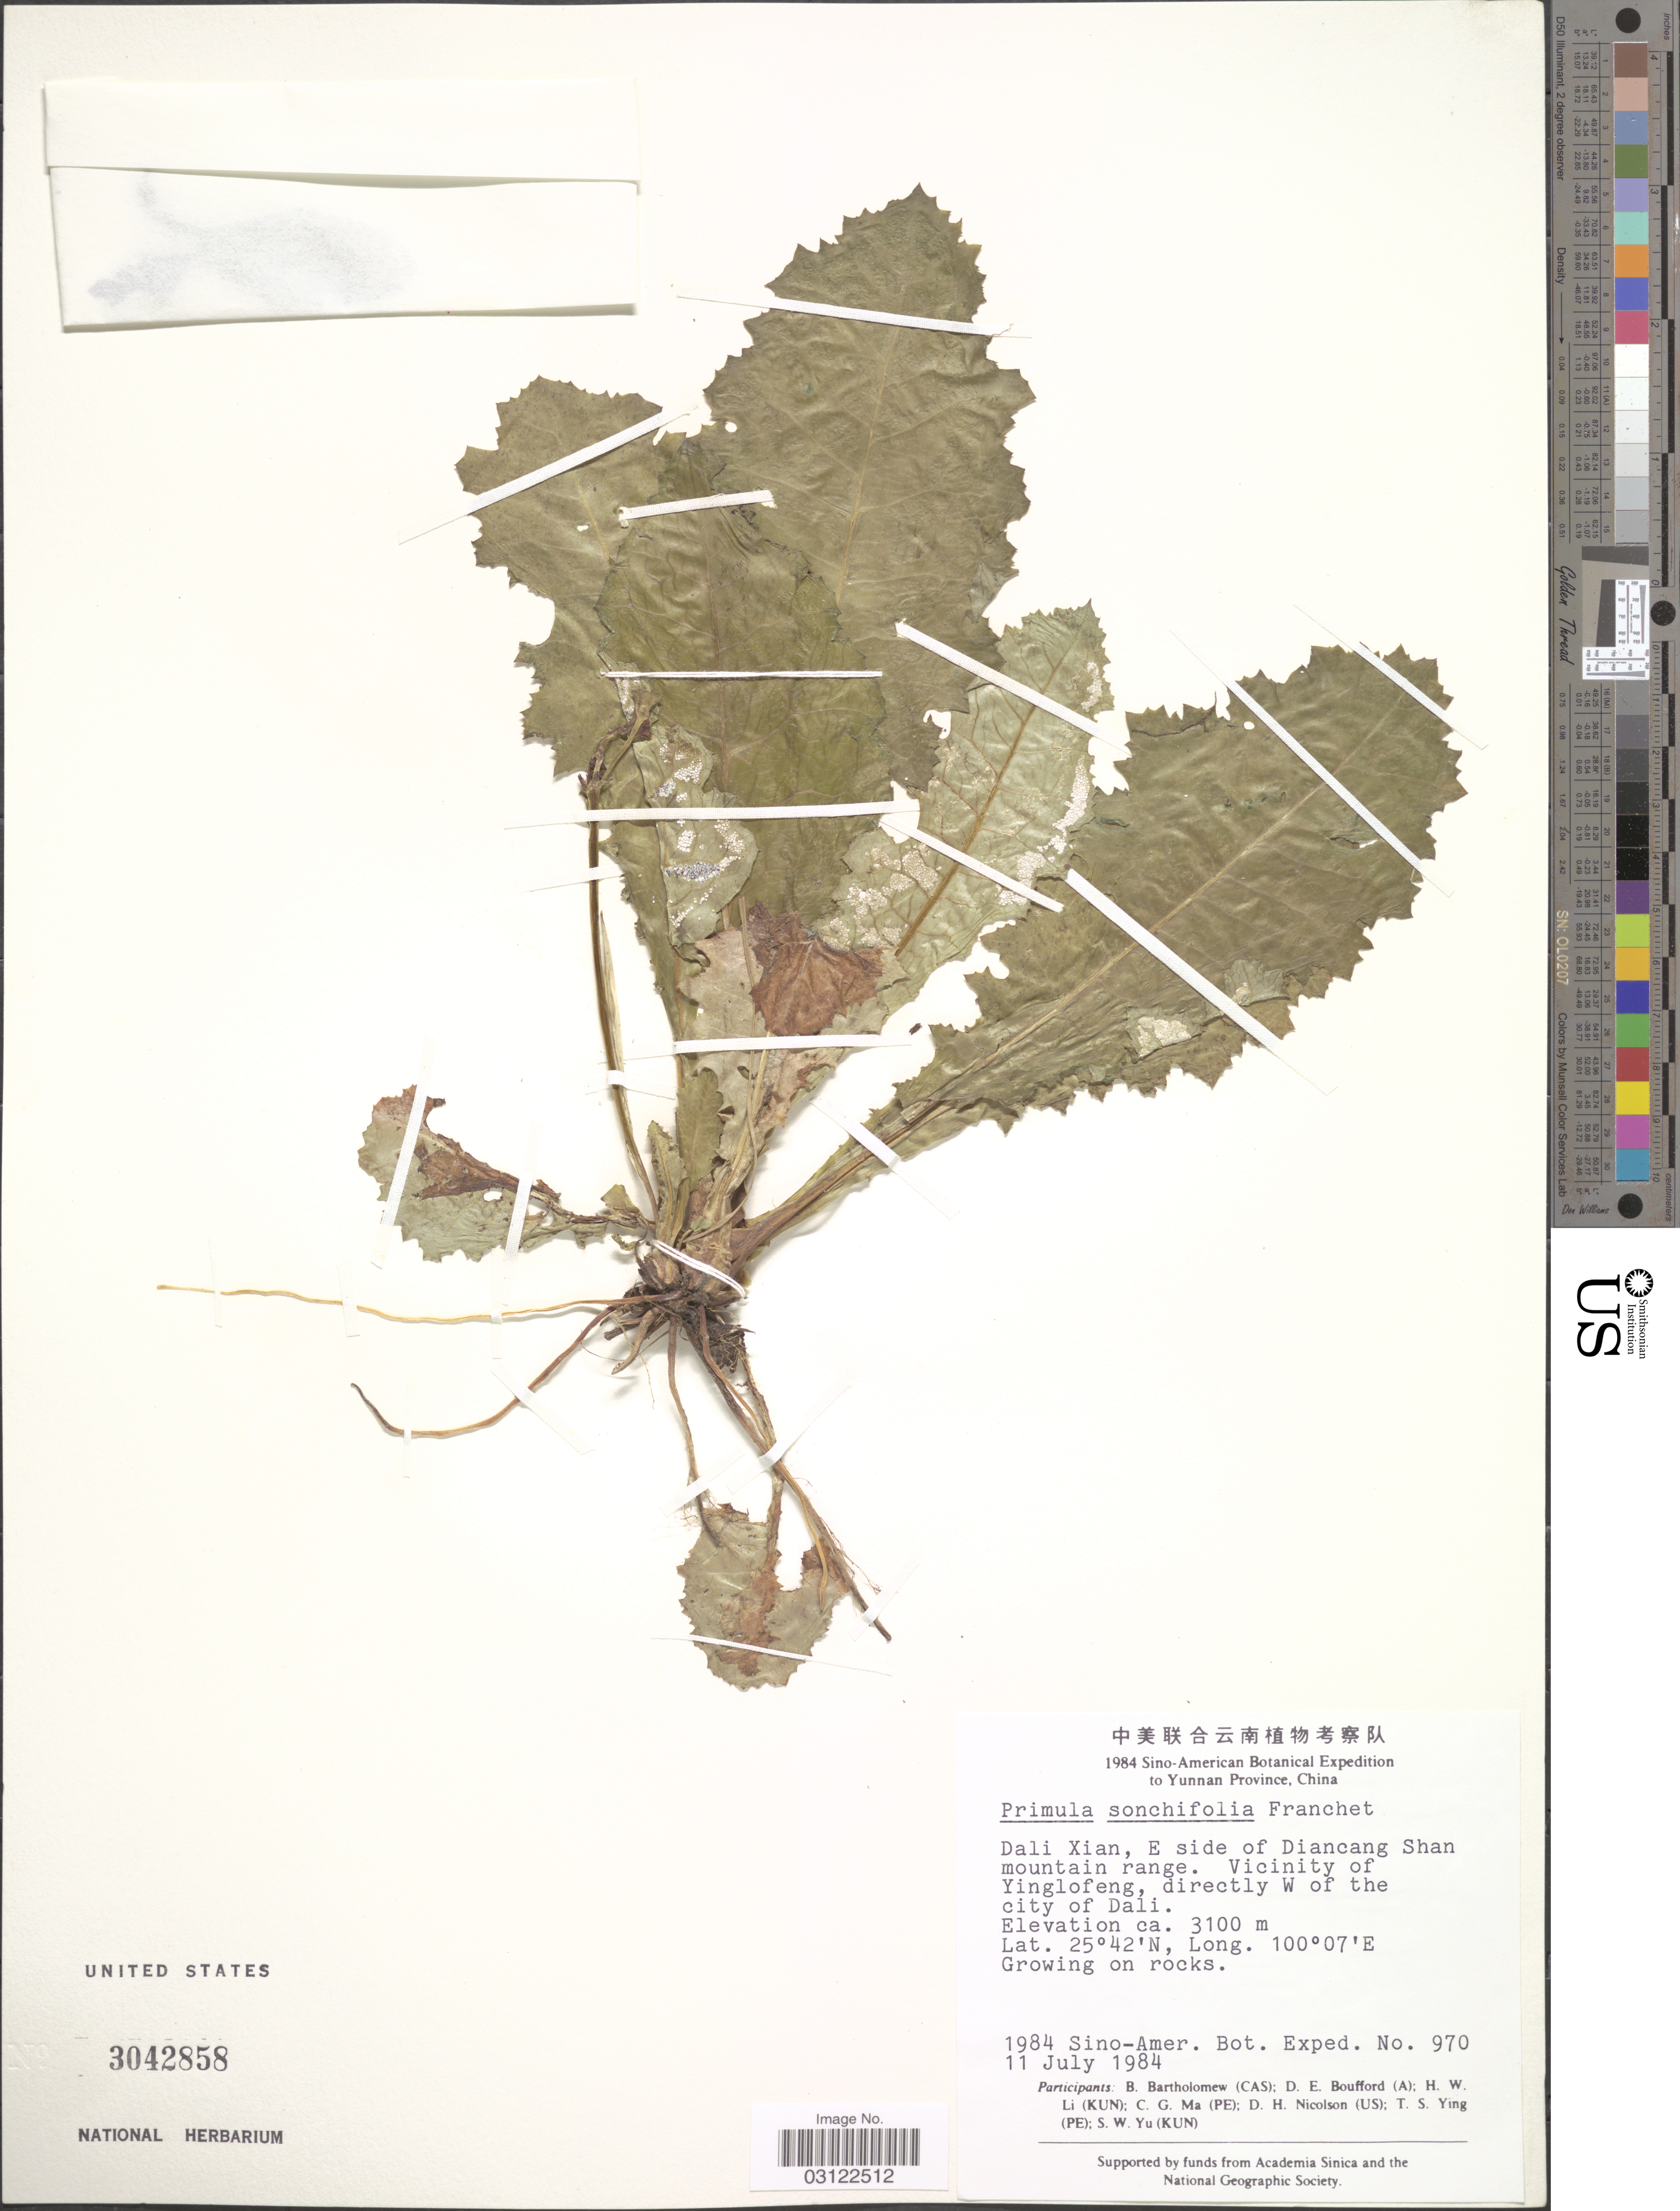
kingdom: Plantae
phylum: Tracheophyta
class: Magnoliopsida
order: Ericales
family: Primulaceae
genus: Primula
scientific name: Primula sonchifolia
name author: Franch.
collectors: Sino-Amer. Bot. Exped. 1984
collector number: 970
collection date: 1984-07-11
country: China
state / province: Yunnan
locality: Yunnan Province. Dali Xian, E side of Diancang Shan mountain range. Vicinity of Yinglofeng, directly W of the city of Dali.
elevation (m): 3100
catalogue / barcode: US 3042858